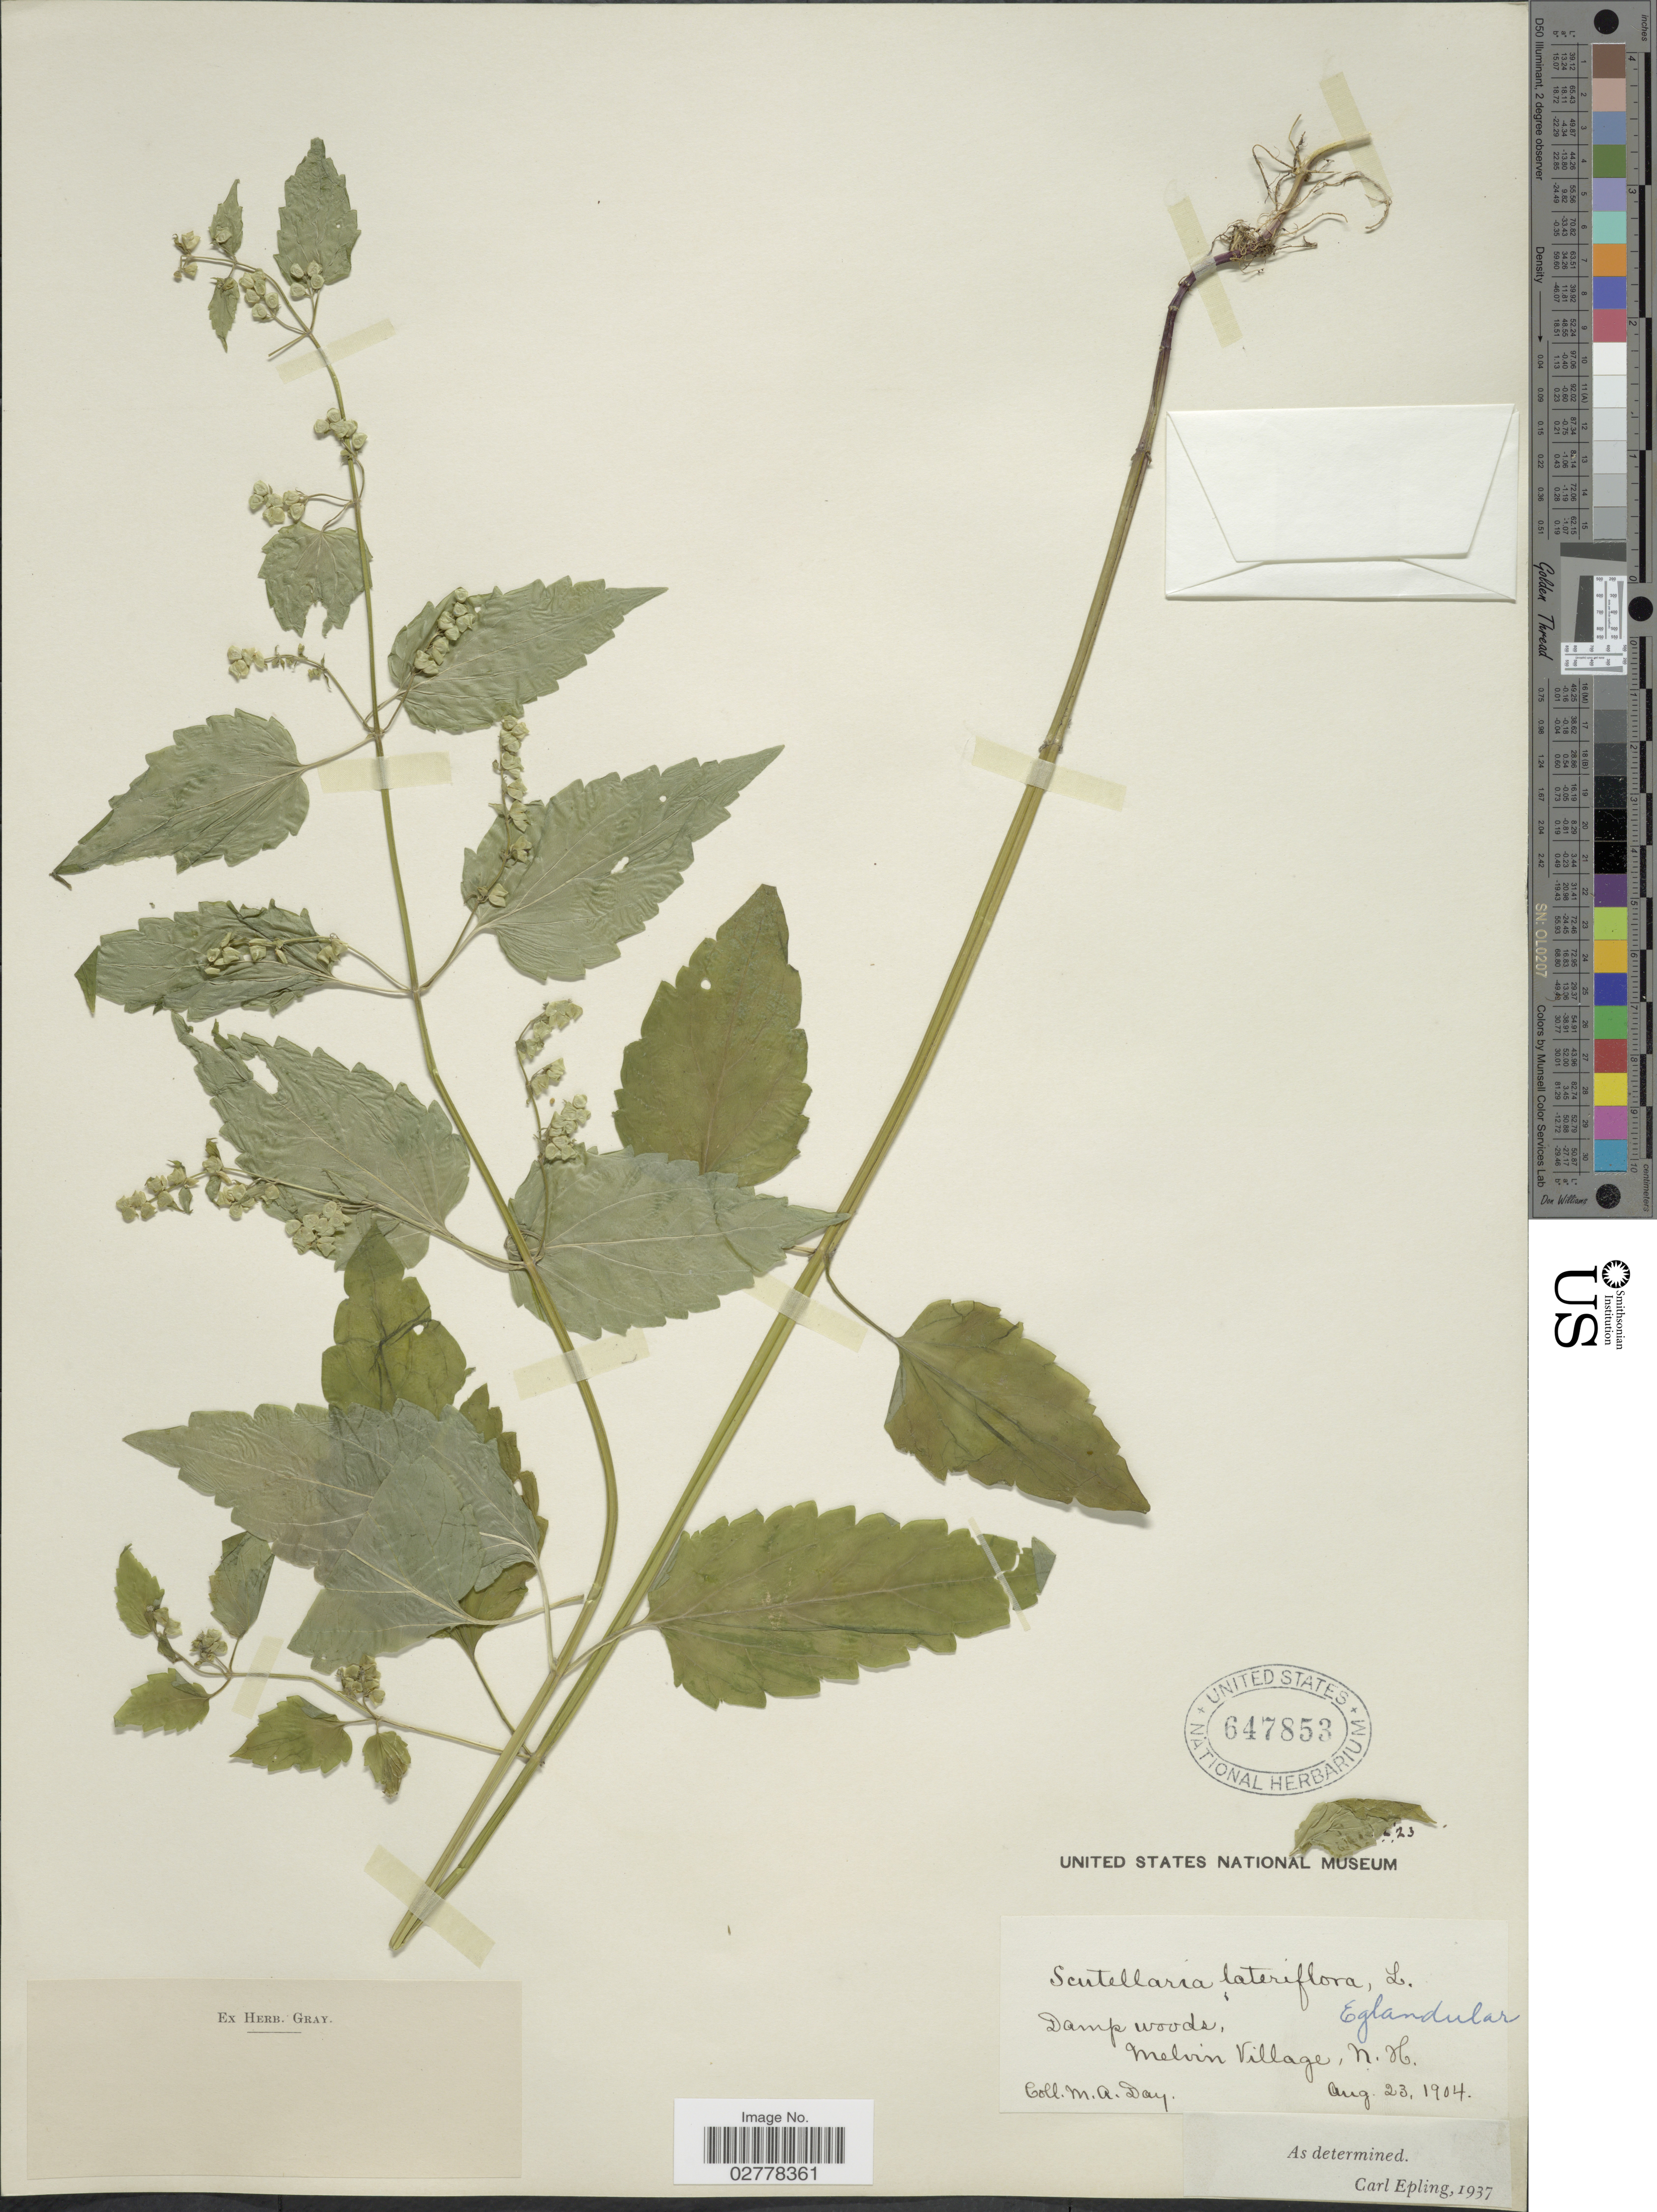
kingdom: Plantae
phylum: Tracheophyta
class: Magnoliopsida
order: Lamiales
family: Lamiaceae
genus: Scutellaria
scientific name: Scutellaria lateriflora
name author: L.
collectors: M. Day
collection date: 1904-08-23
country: United States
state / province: New Hampshire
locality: Damp woods, Melvin Village.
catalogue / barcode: US 647853